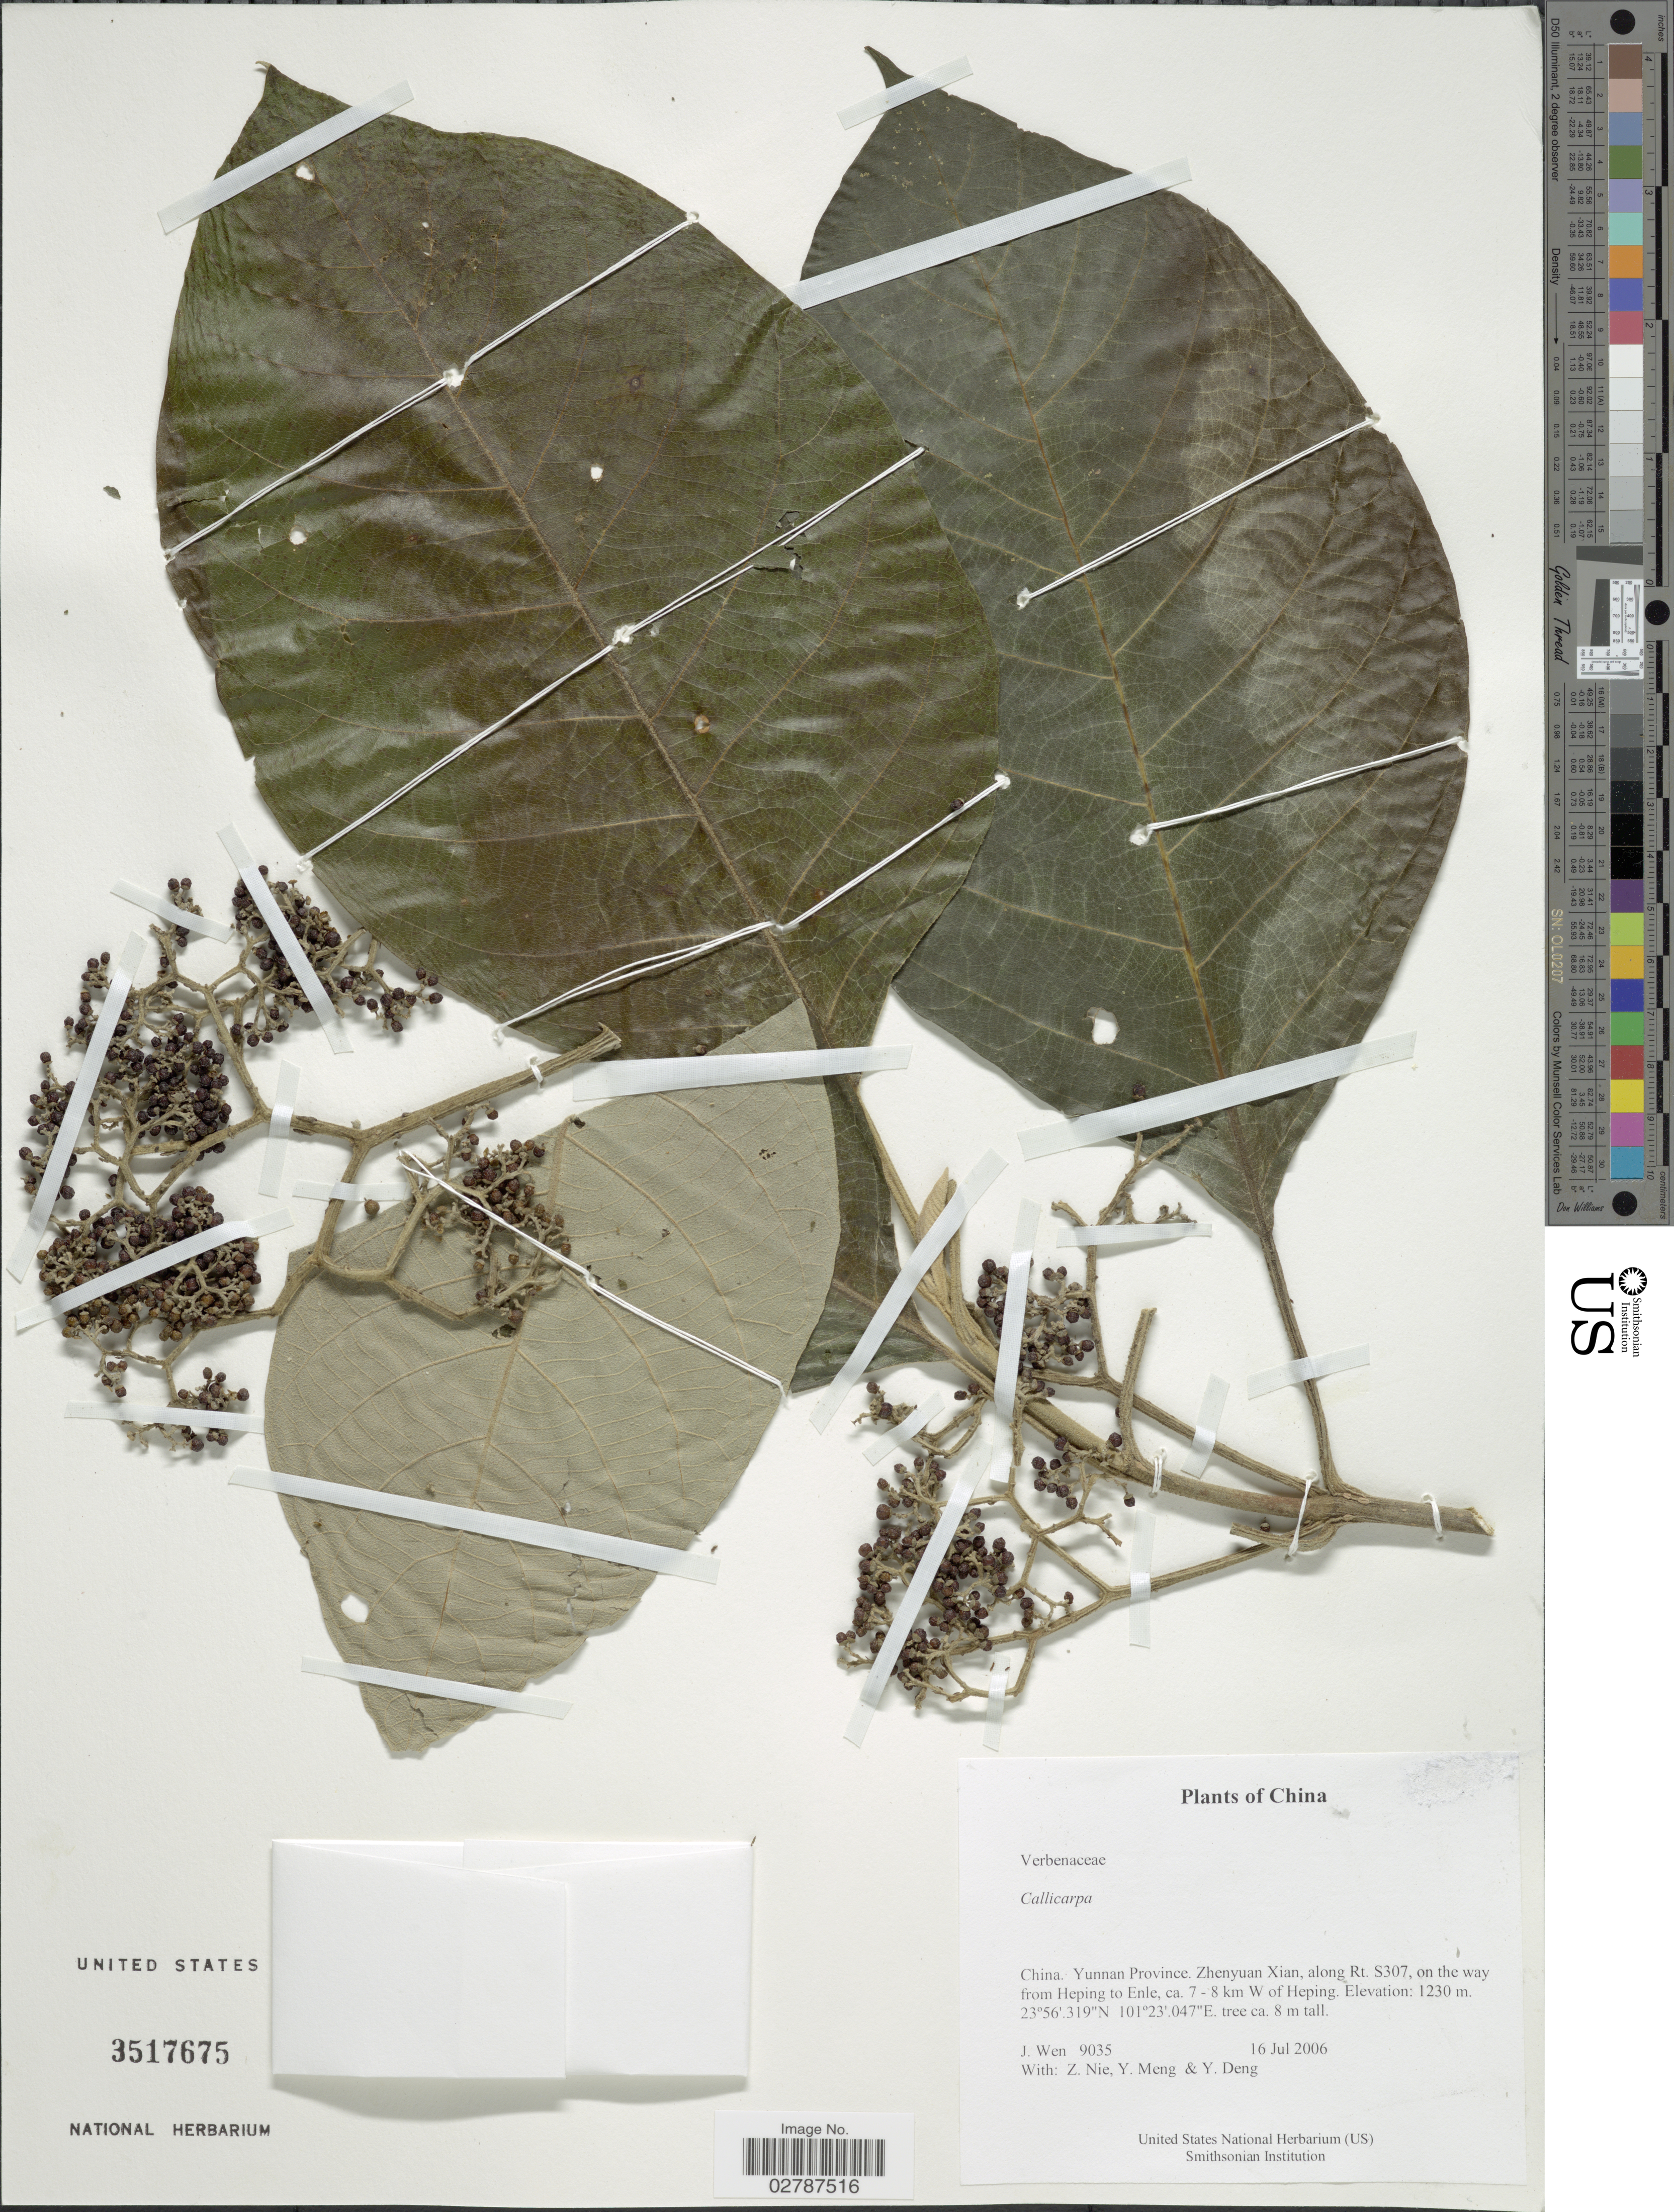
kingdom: Plantae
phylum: Tracheophyta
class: Magnoliopsida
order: Lamiales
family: Lamiaceae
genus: Callicarpa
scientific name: Callicarpa sp.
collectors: J. Wen, Z. Nie, Y. Meng & Y. Deng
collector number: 9035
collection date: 2006-07-16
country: China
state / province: Yunnan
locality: Yunnan Province. Zhenyuan Xian, along Rt. S307, on the way from Heping to Enle, ca. 7-8 km W of Heping.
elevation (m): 1230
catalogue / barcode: US 3517675